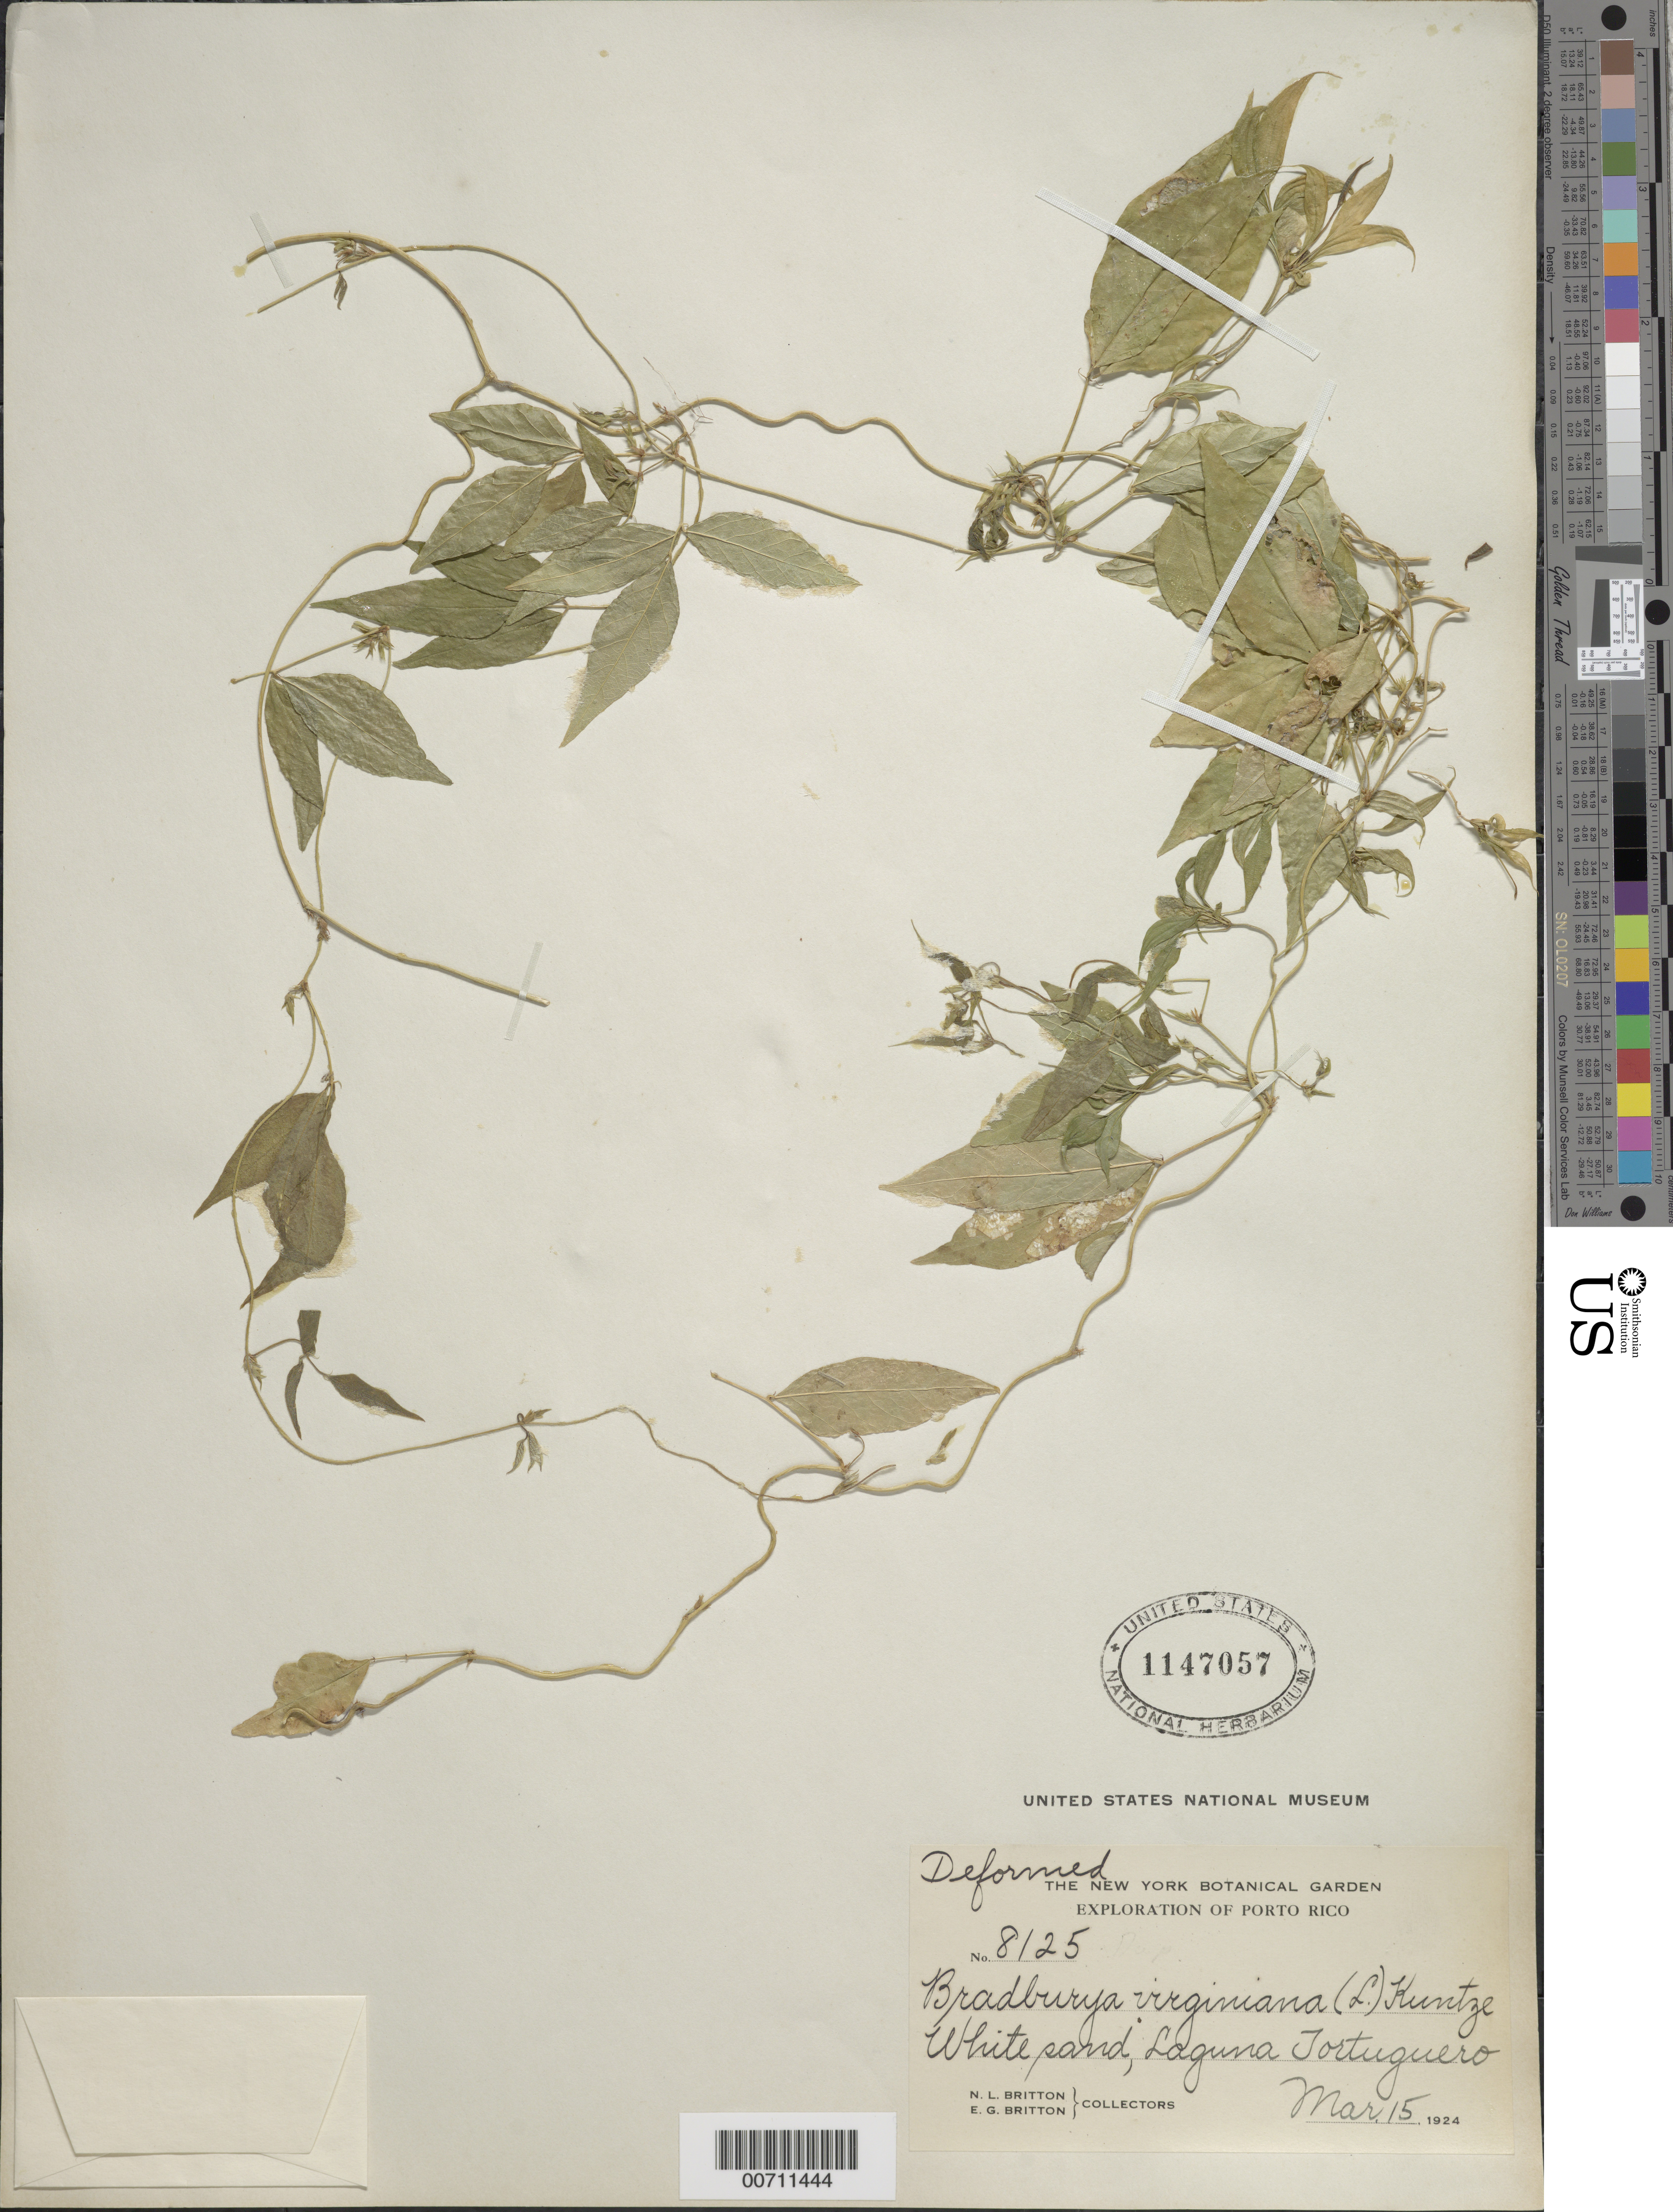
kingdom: Plantae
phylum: Tracheophyta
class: Magnoliopsida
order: Fabales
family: Fabaceae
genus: Centrosema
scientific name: Centrosema virginianum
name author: (L.) Benth.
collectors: N. Britton & E. G. Britton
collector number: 8125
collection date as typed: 15 Mar 1924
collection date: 1924-03-15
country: Puerto Rico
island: Greater Antilles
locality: Laguna Tortuguero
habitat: White sand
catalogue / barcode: US 1147057